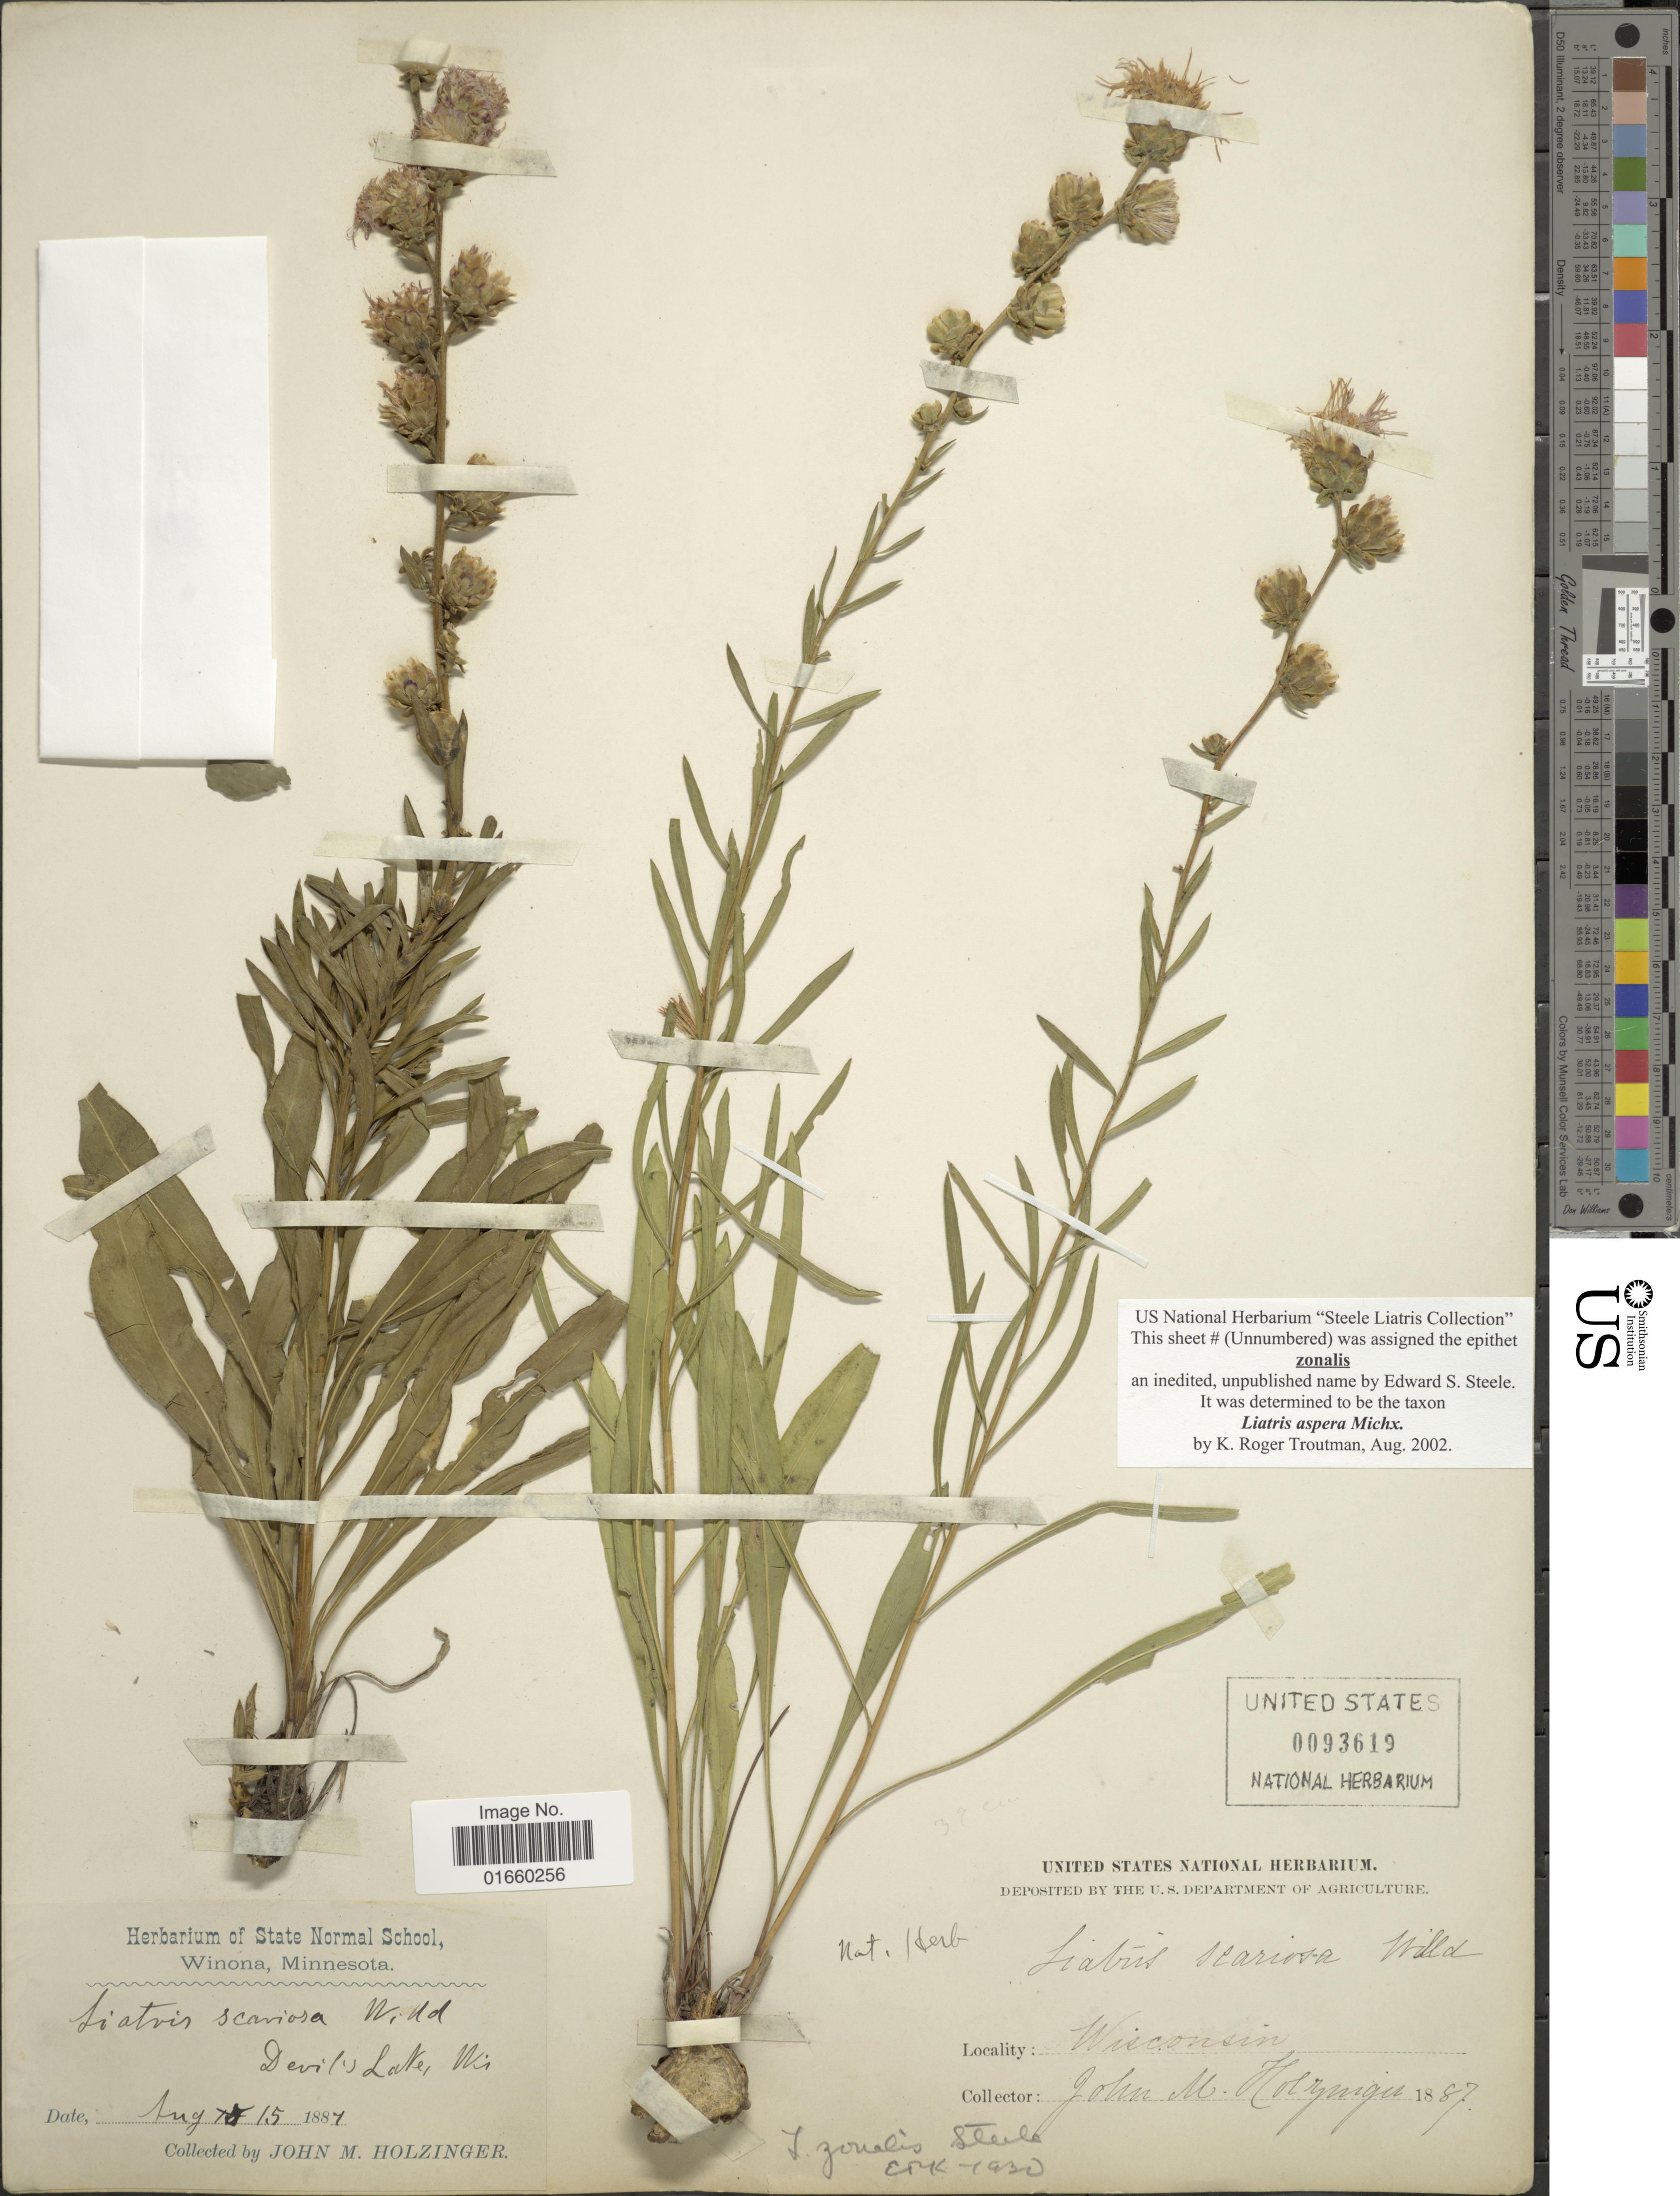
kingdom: Plantae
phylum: Tracheophyta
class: Magnoliopsida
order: Asterales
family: Asteraceae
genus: Liatris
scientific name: Liatris aspera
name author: Michx.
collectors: J. M. Holzinger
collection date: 1887-08-15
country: United States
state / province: Wisconsin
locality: Devil's Lake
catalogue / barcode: US 93619